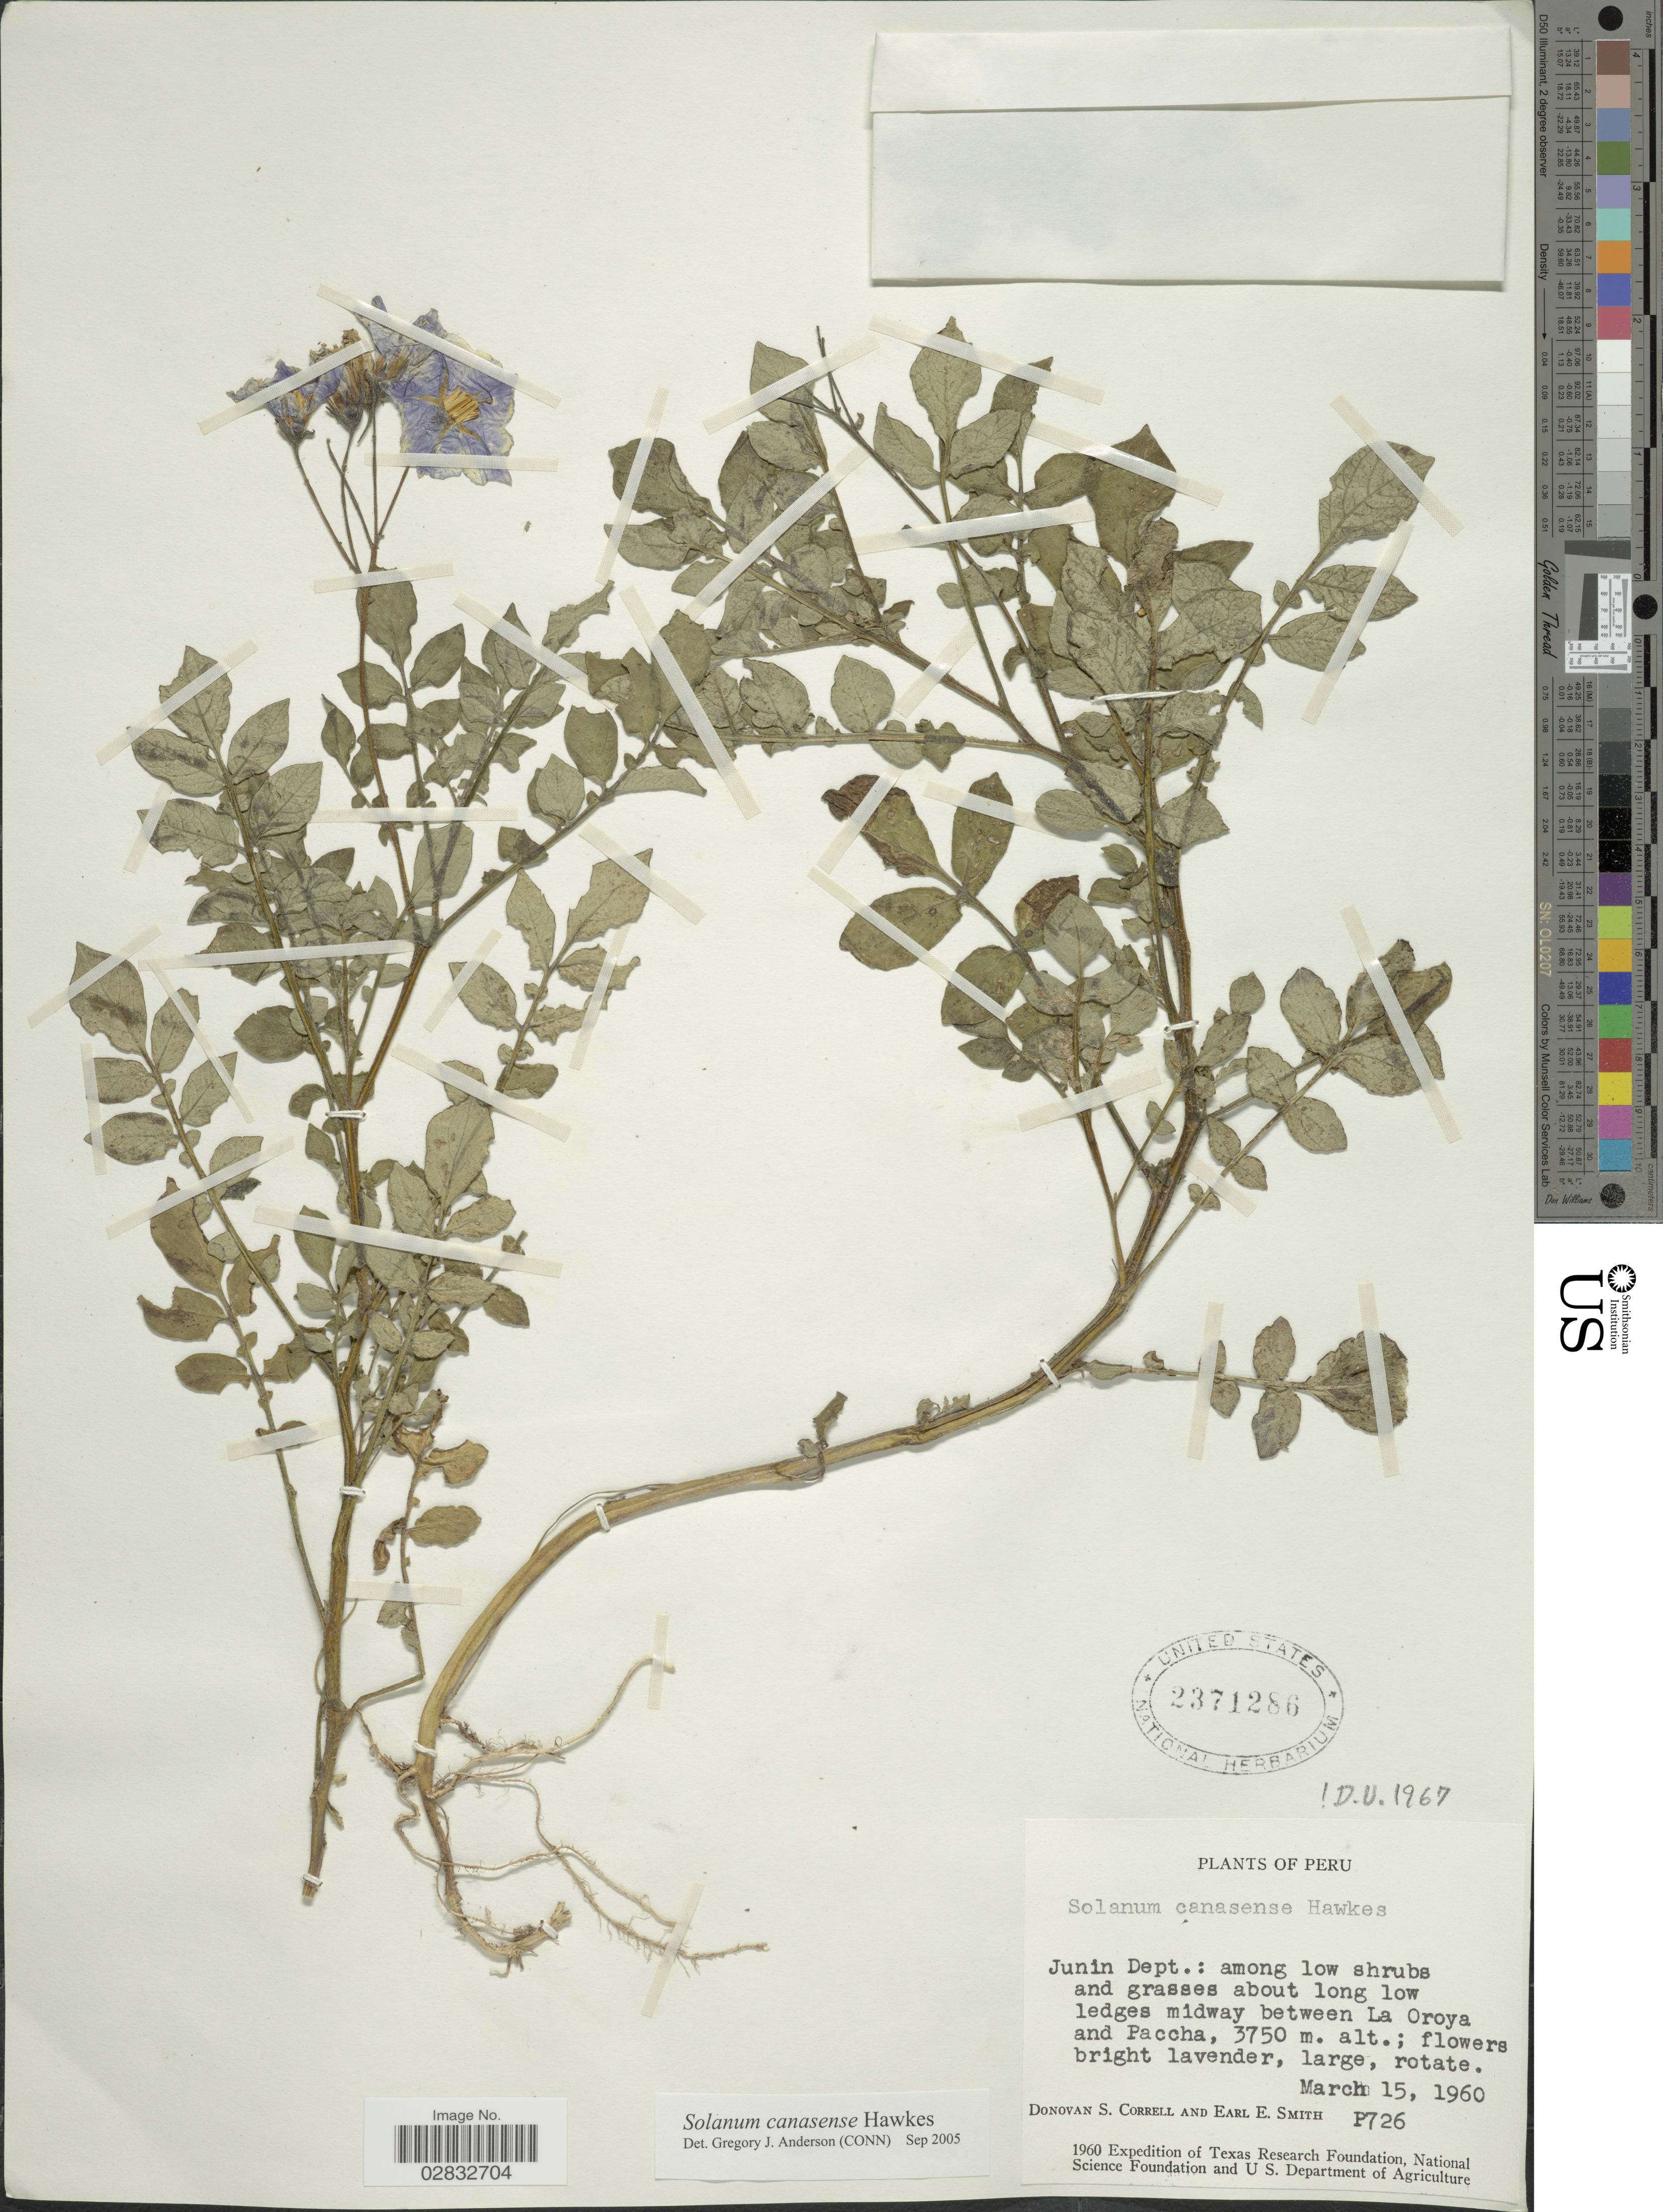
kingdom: Plantae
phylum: Tracheophyta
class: Magnoliopsida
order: Solanales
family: Solanaceae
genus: Solanum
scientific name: Solanum canaosense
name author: L.B. Sm. & Downs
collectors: D. S. Correll & E. E. Smith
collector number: P726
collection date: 1960-03-15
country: Peru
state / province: Junín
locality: Junin Dept.: amongh low shrubs and grasses about long low ledges midway between La Oroya and Paccha.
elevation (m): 3750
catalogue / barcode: US 2371286